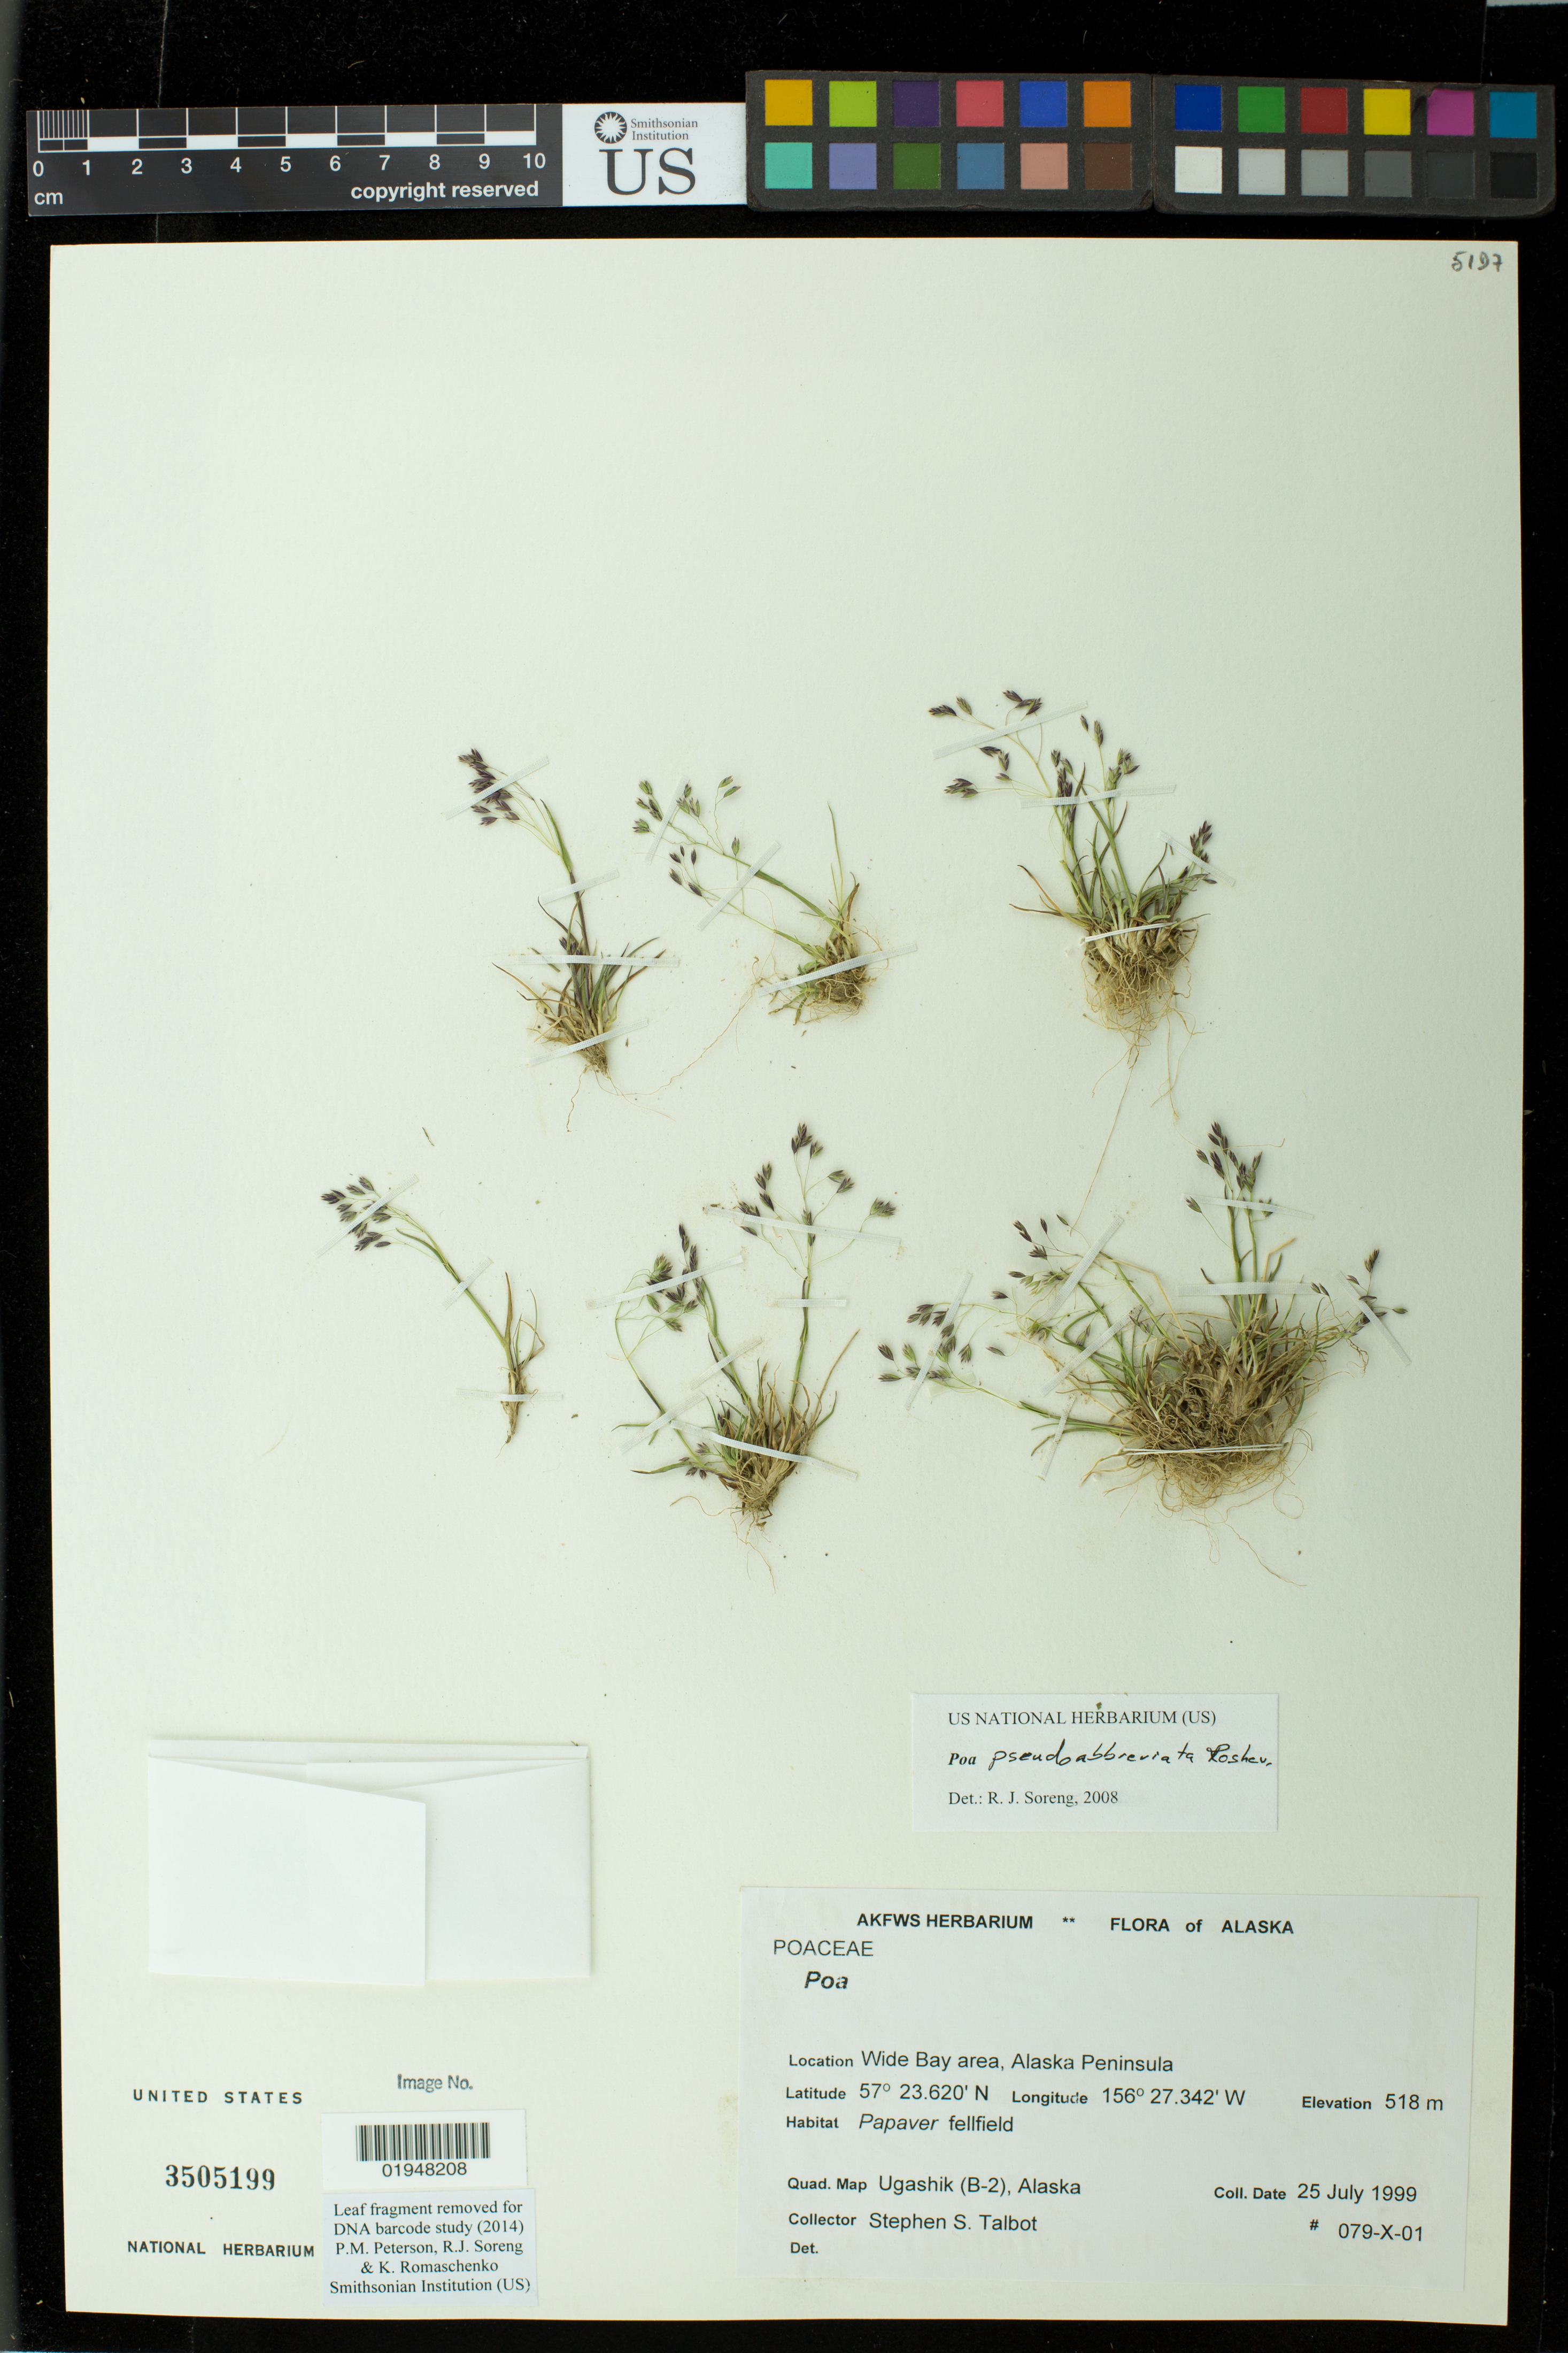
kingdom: Plantae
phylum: Tracheophyta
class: Liliopsida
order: Poales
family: Poaceae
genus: Poa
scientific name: Poa pseudoabbreviata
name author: Roshev.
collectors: S. S. Talbot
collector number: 079-X-01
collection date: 1999-07-25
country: United States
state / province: Alaska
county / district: Lake and Peninsula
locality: Ugashik (B-2)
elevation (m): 518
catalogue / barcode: US 3505199